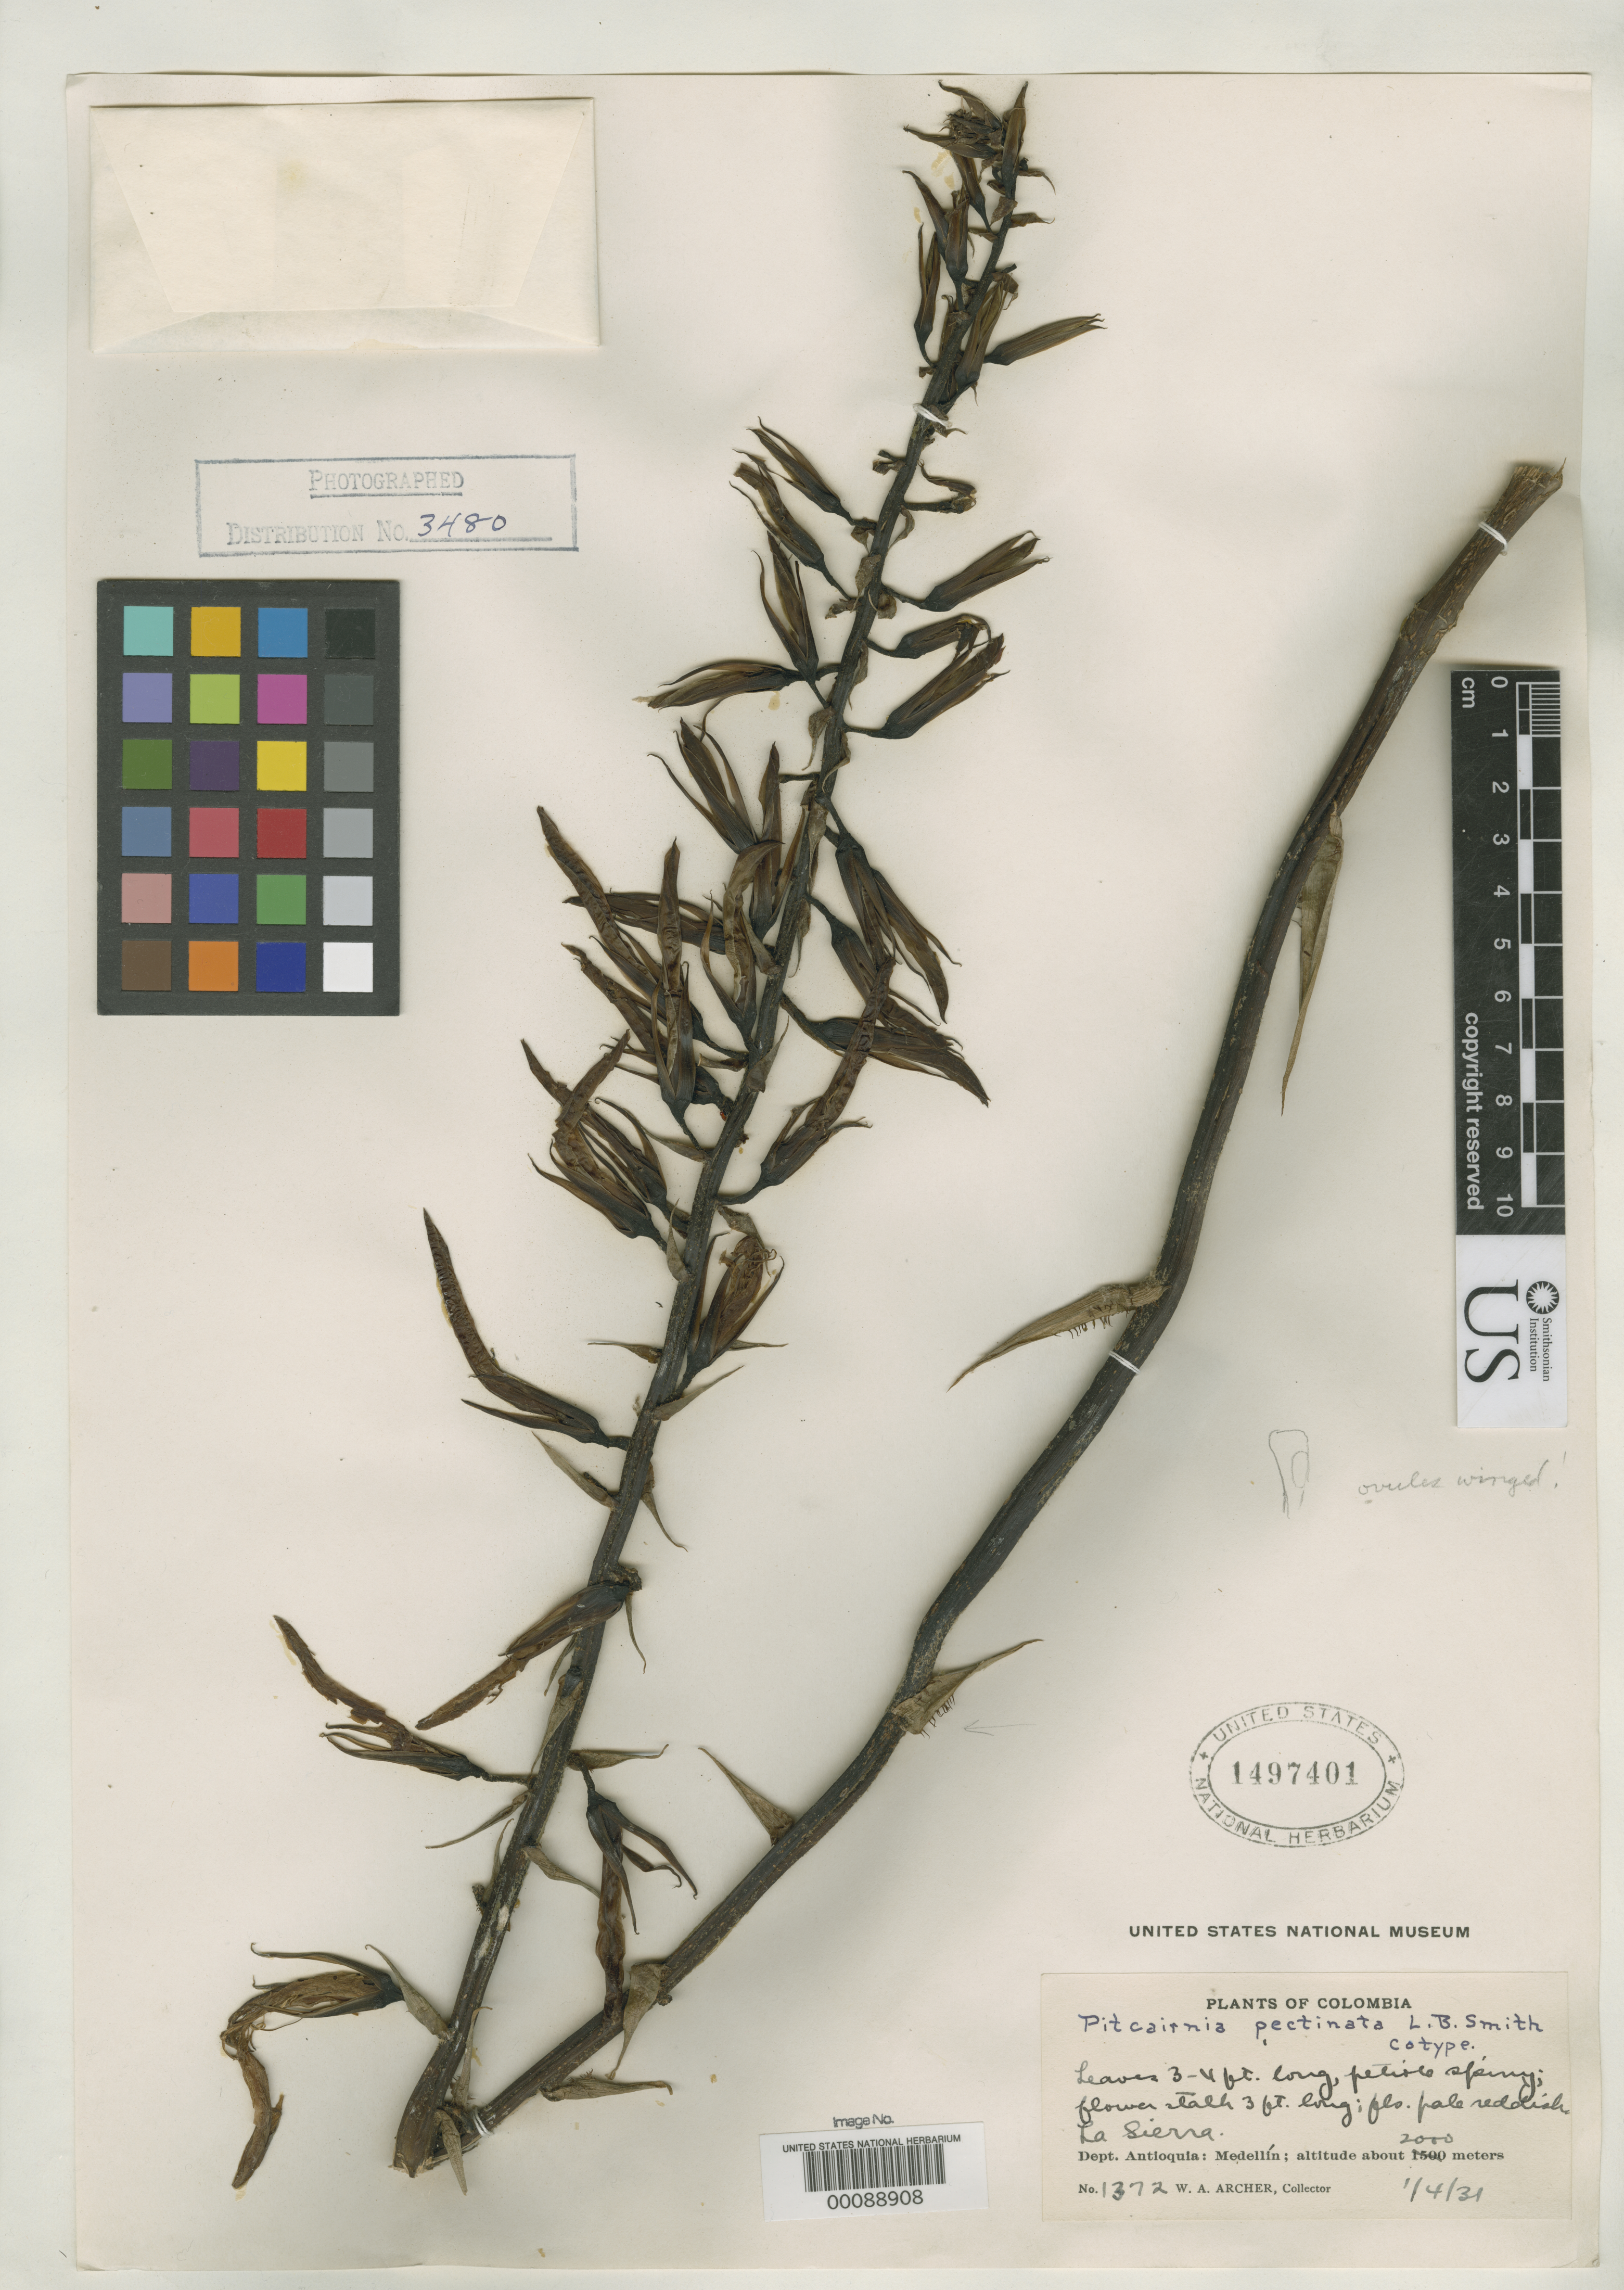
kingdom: Plantae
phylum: Tracheophyta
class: Liliopsida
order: Poales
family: Bromeliaceae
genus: Pitcairnia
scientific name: Pitcairnia pectinata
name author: L.B. Sm.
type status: Isotype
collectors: W. A. Archer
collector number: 1372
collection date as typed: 1931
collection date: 1931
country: Colombia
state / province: Antioquia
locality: Medellin, La Sierra.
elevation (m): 1500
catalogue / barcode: US 1497401